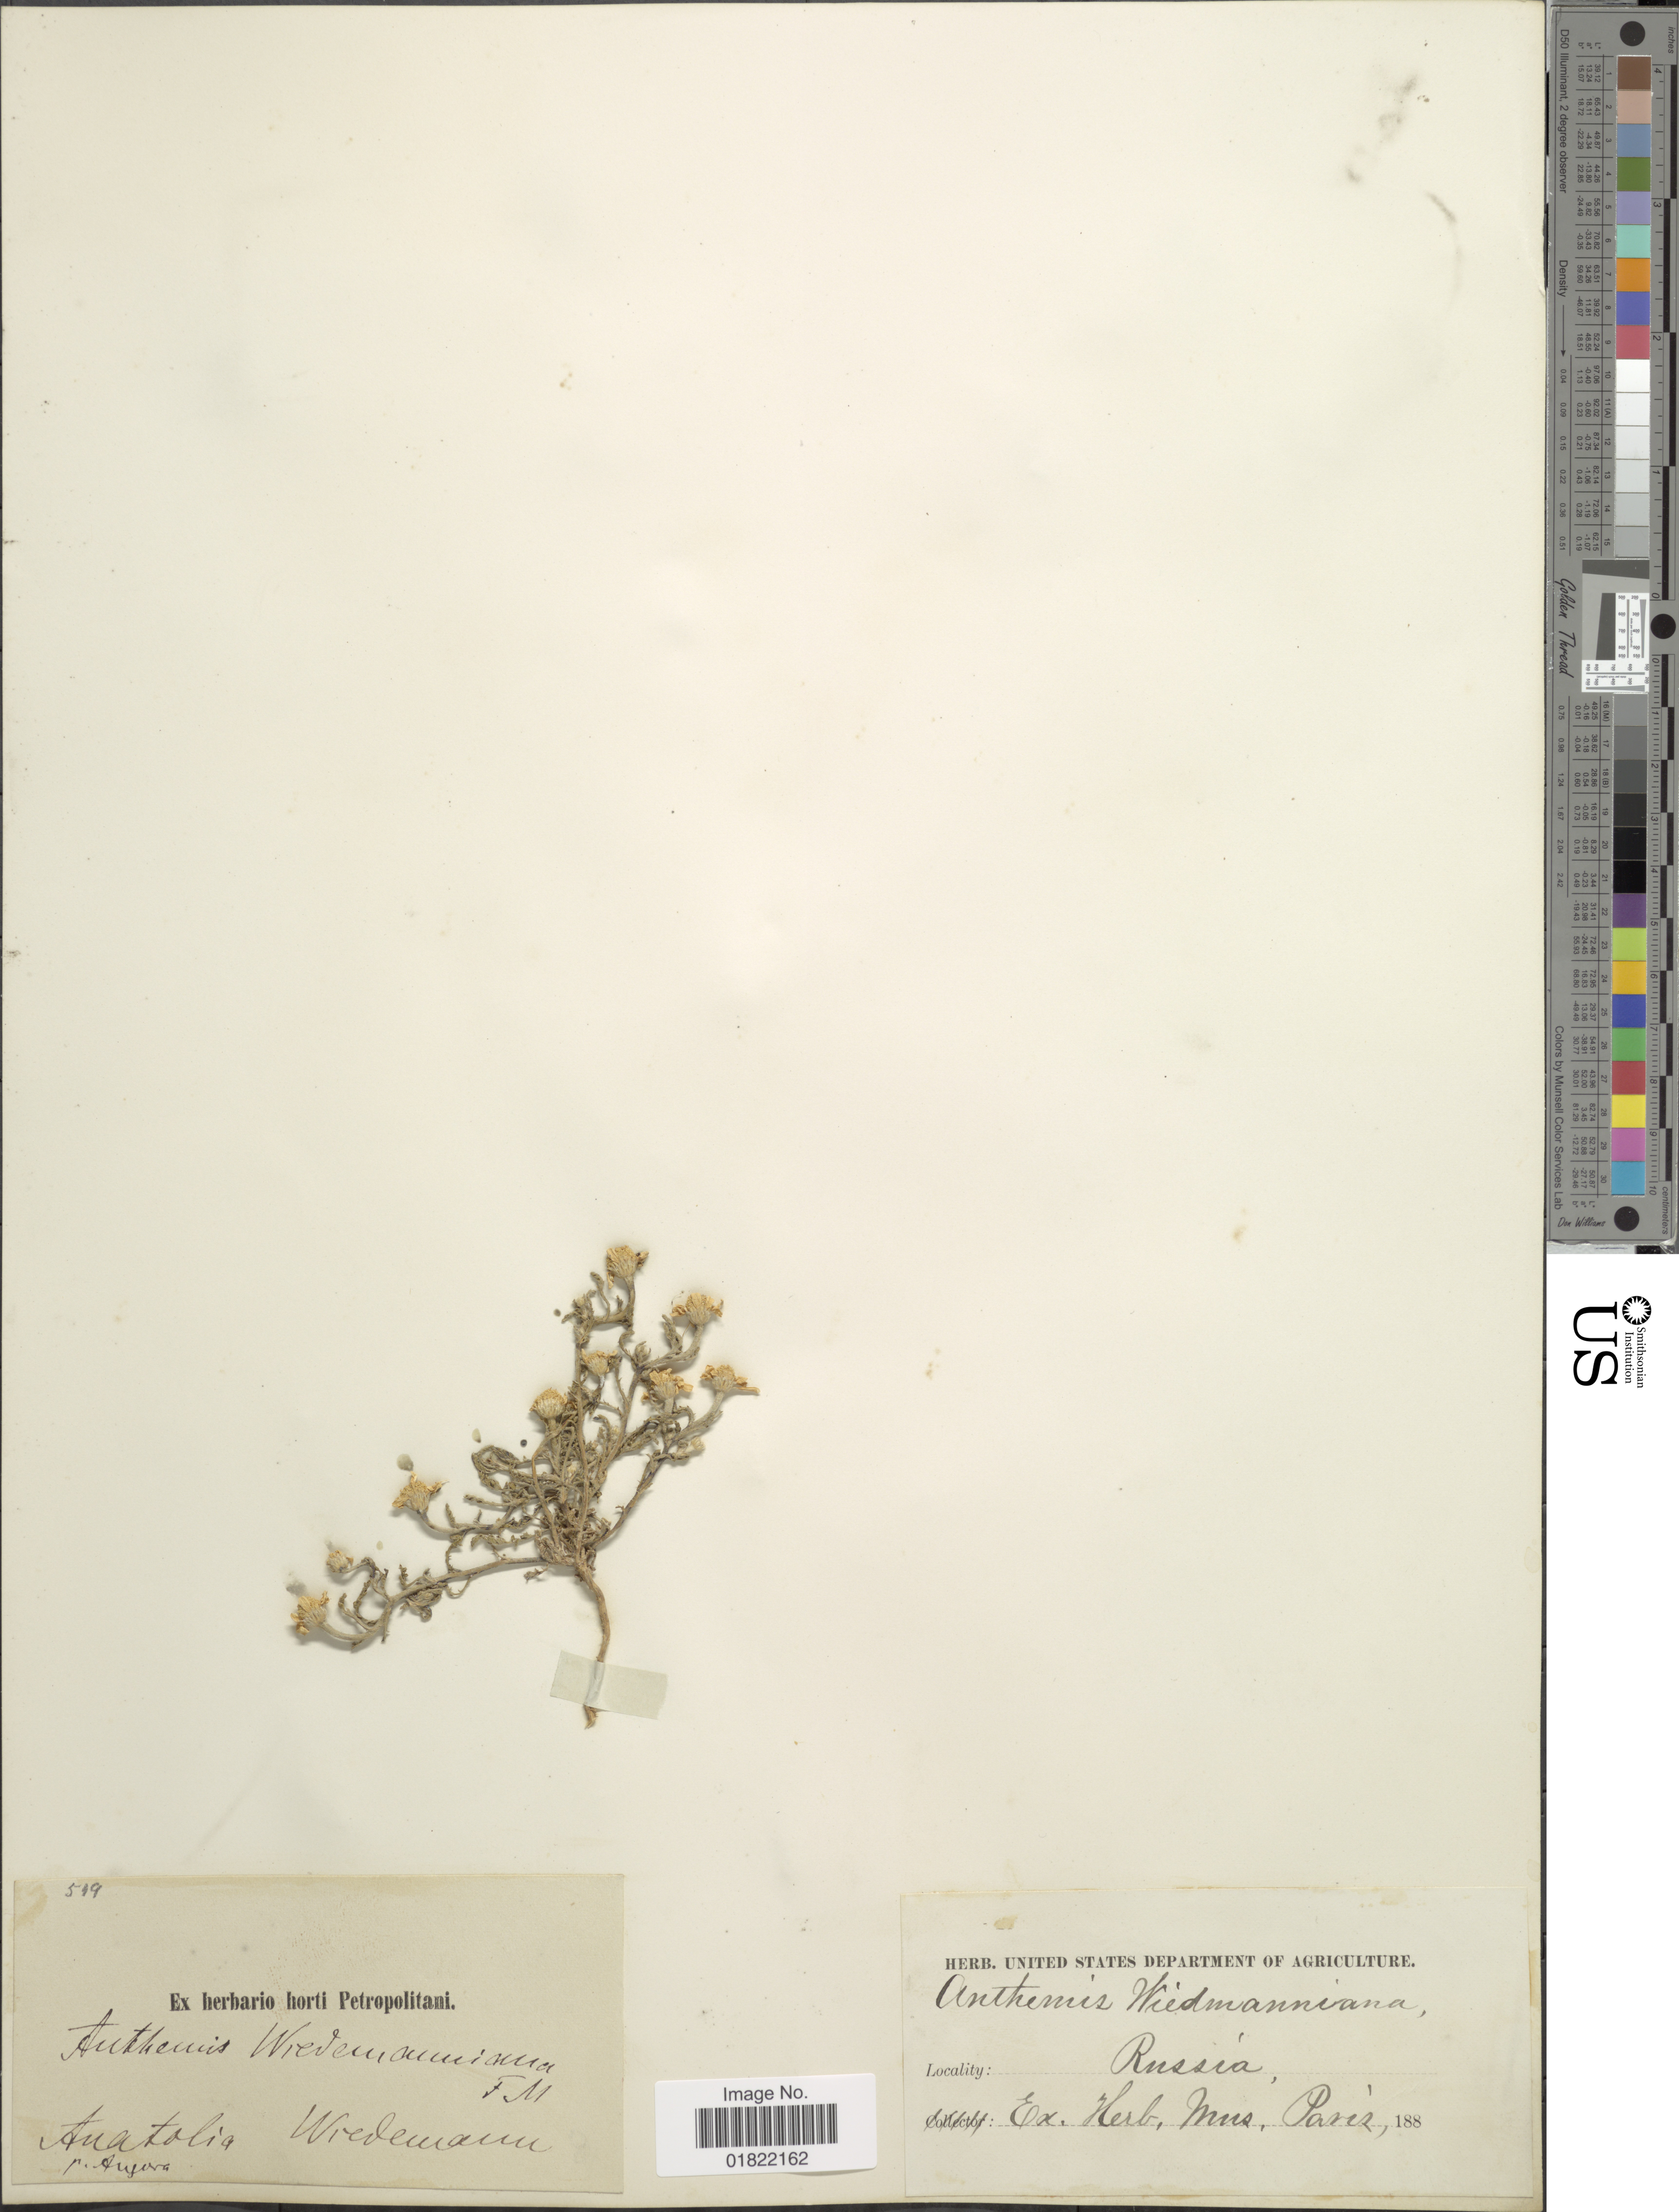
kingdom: Plantae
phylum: Tracheophyta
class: Magnoliopsida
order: Asterales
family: Asteraceae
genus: Anthemis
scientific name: Anthemis wiedemanniana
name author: Fisch. & C.A. Mey.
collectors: -. Wiedermann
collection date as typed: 188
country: Russian Federation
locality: Anatolia, "Russia" [probably Turkey]